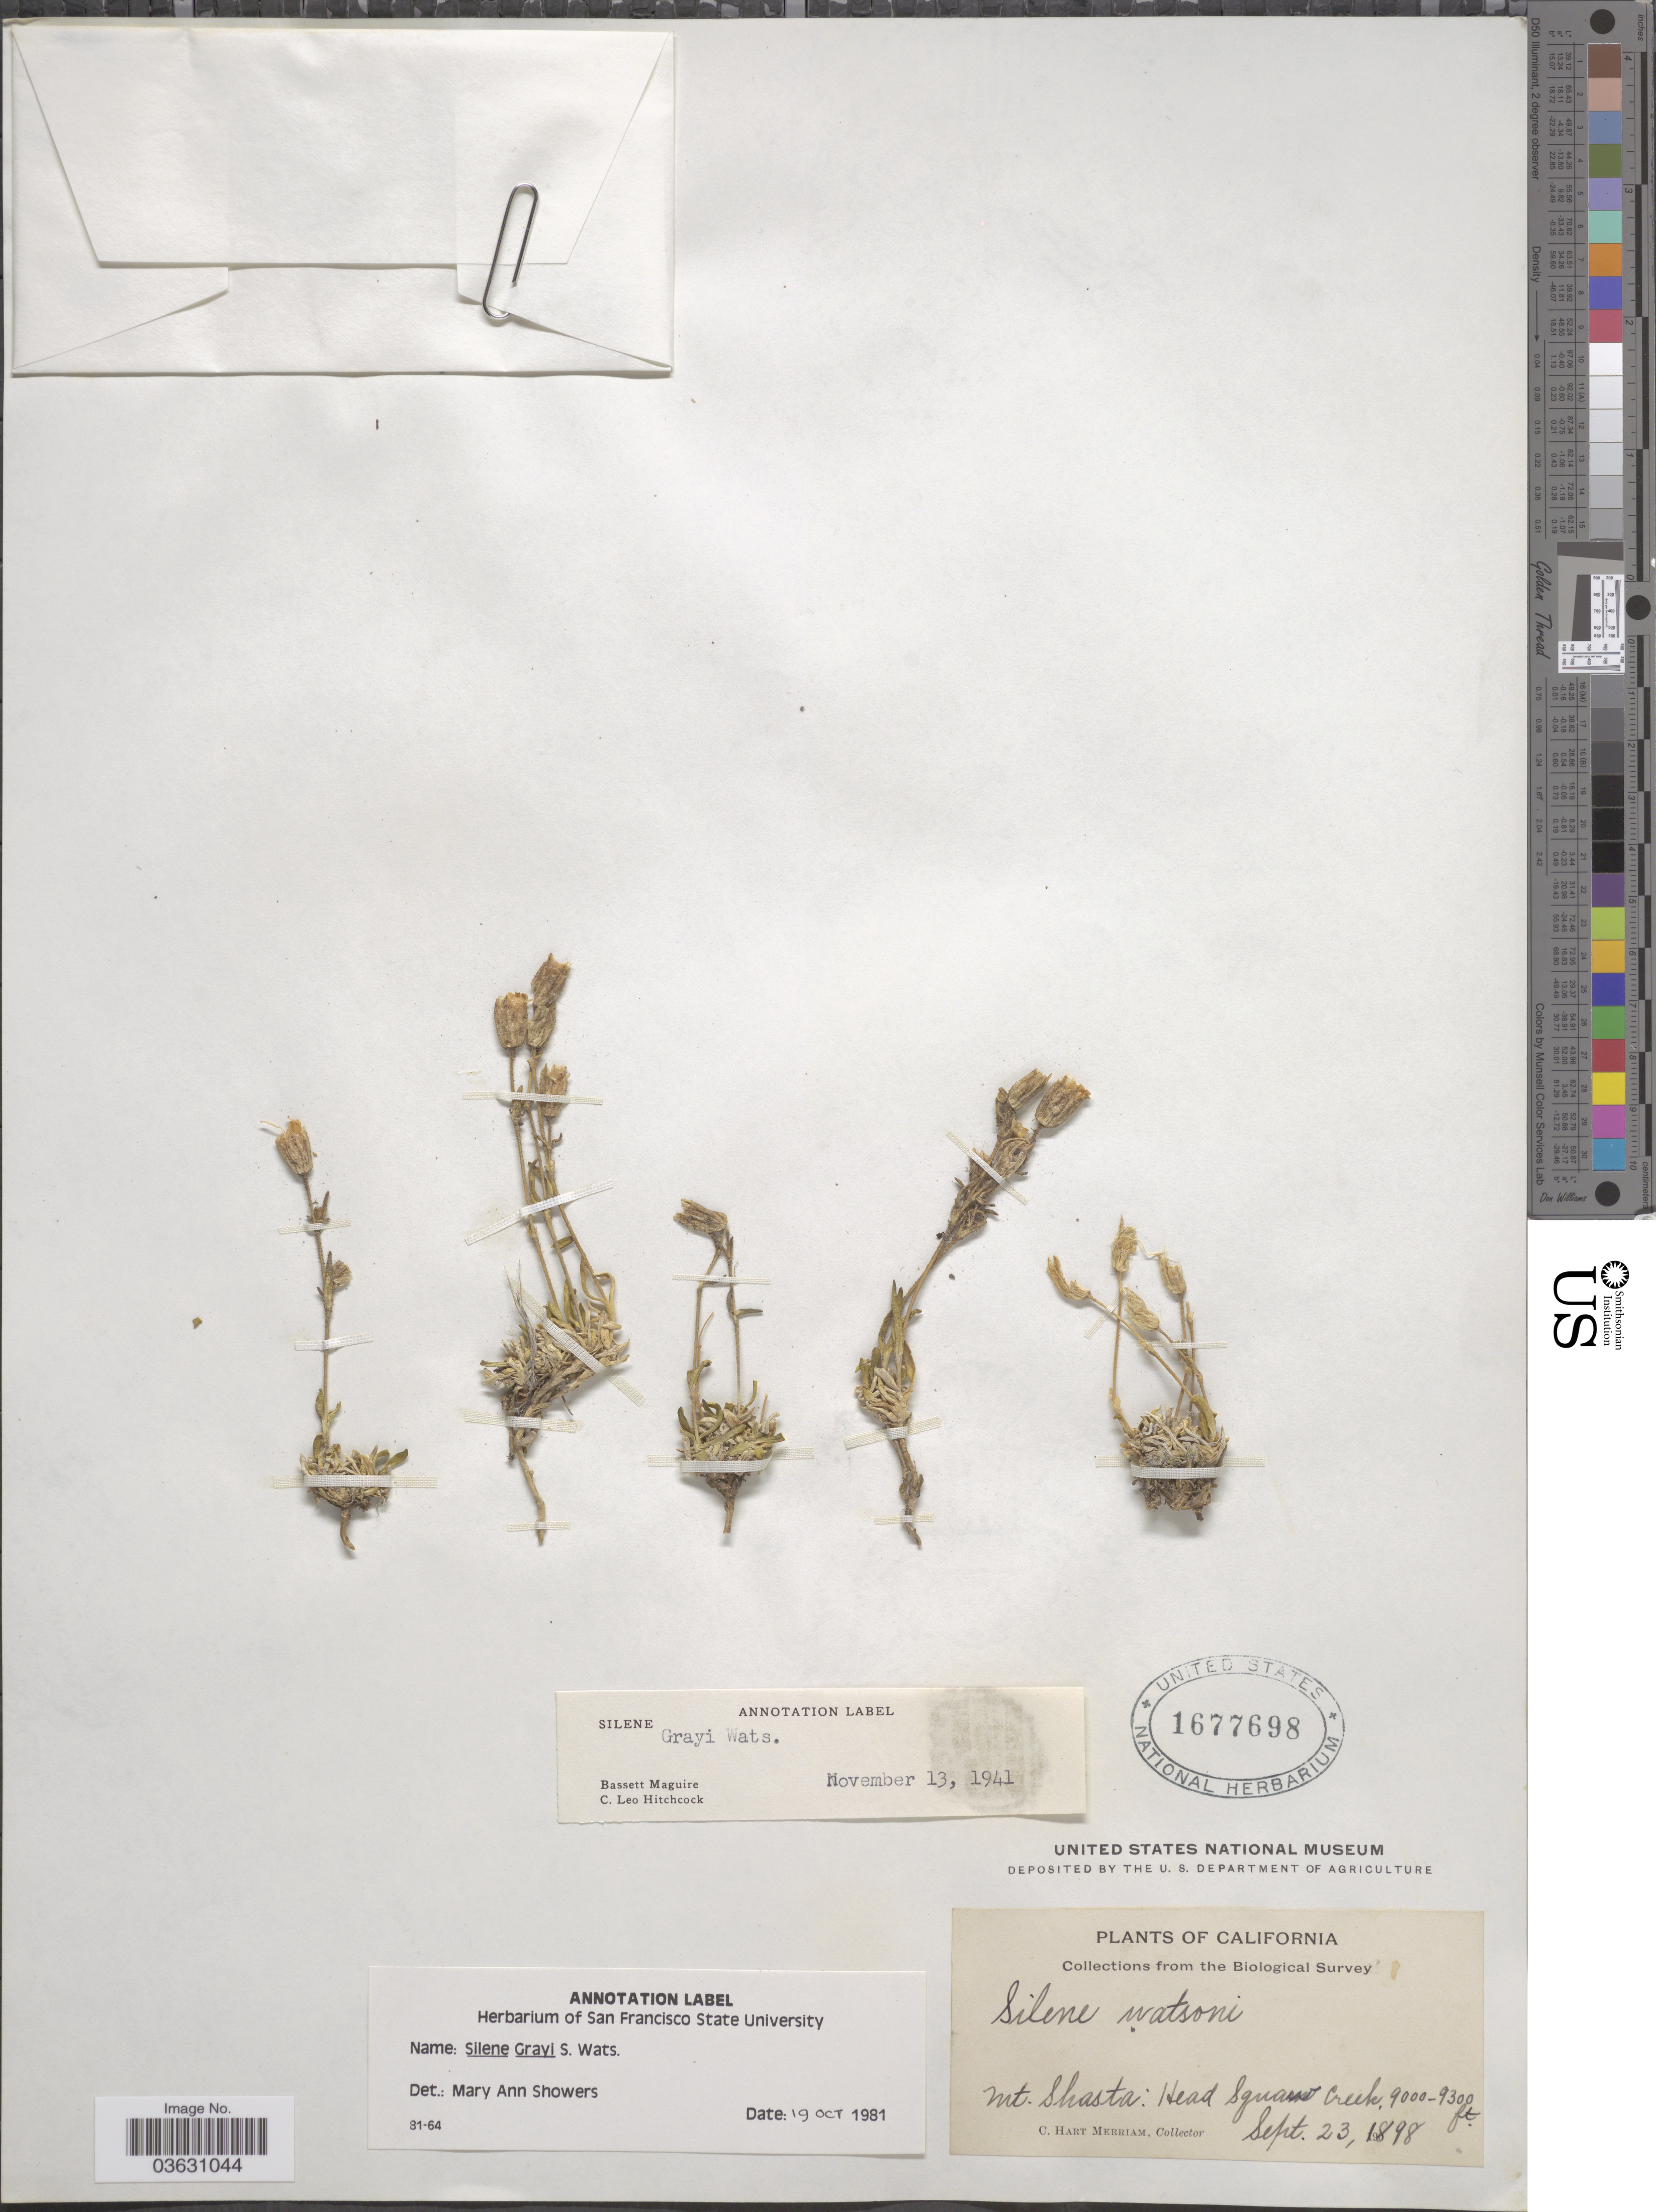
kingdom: Plantae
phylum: Tracheophyta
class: Magnoliopsida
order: Caryophyllales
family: Caryophyllaceae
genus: Silene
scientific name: Silene grayi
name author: S. Watson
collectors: C. Merriam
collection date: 1898-09-23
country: United States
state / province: California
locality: Mt. Shasta: Head Squaw Creek.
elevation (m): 2743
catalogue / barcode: US 1677698